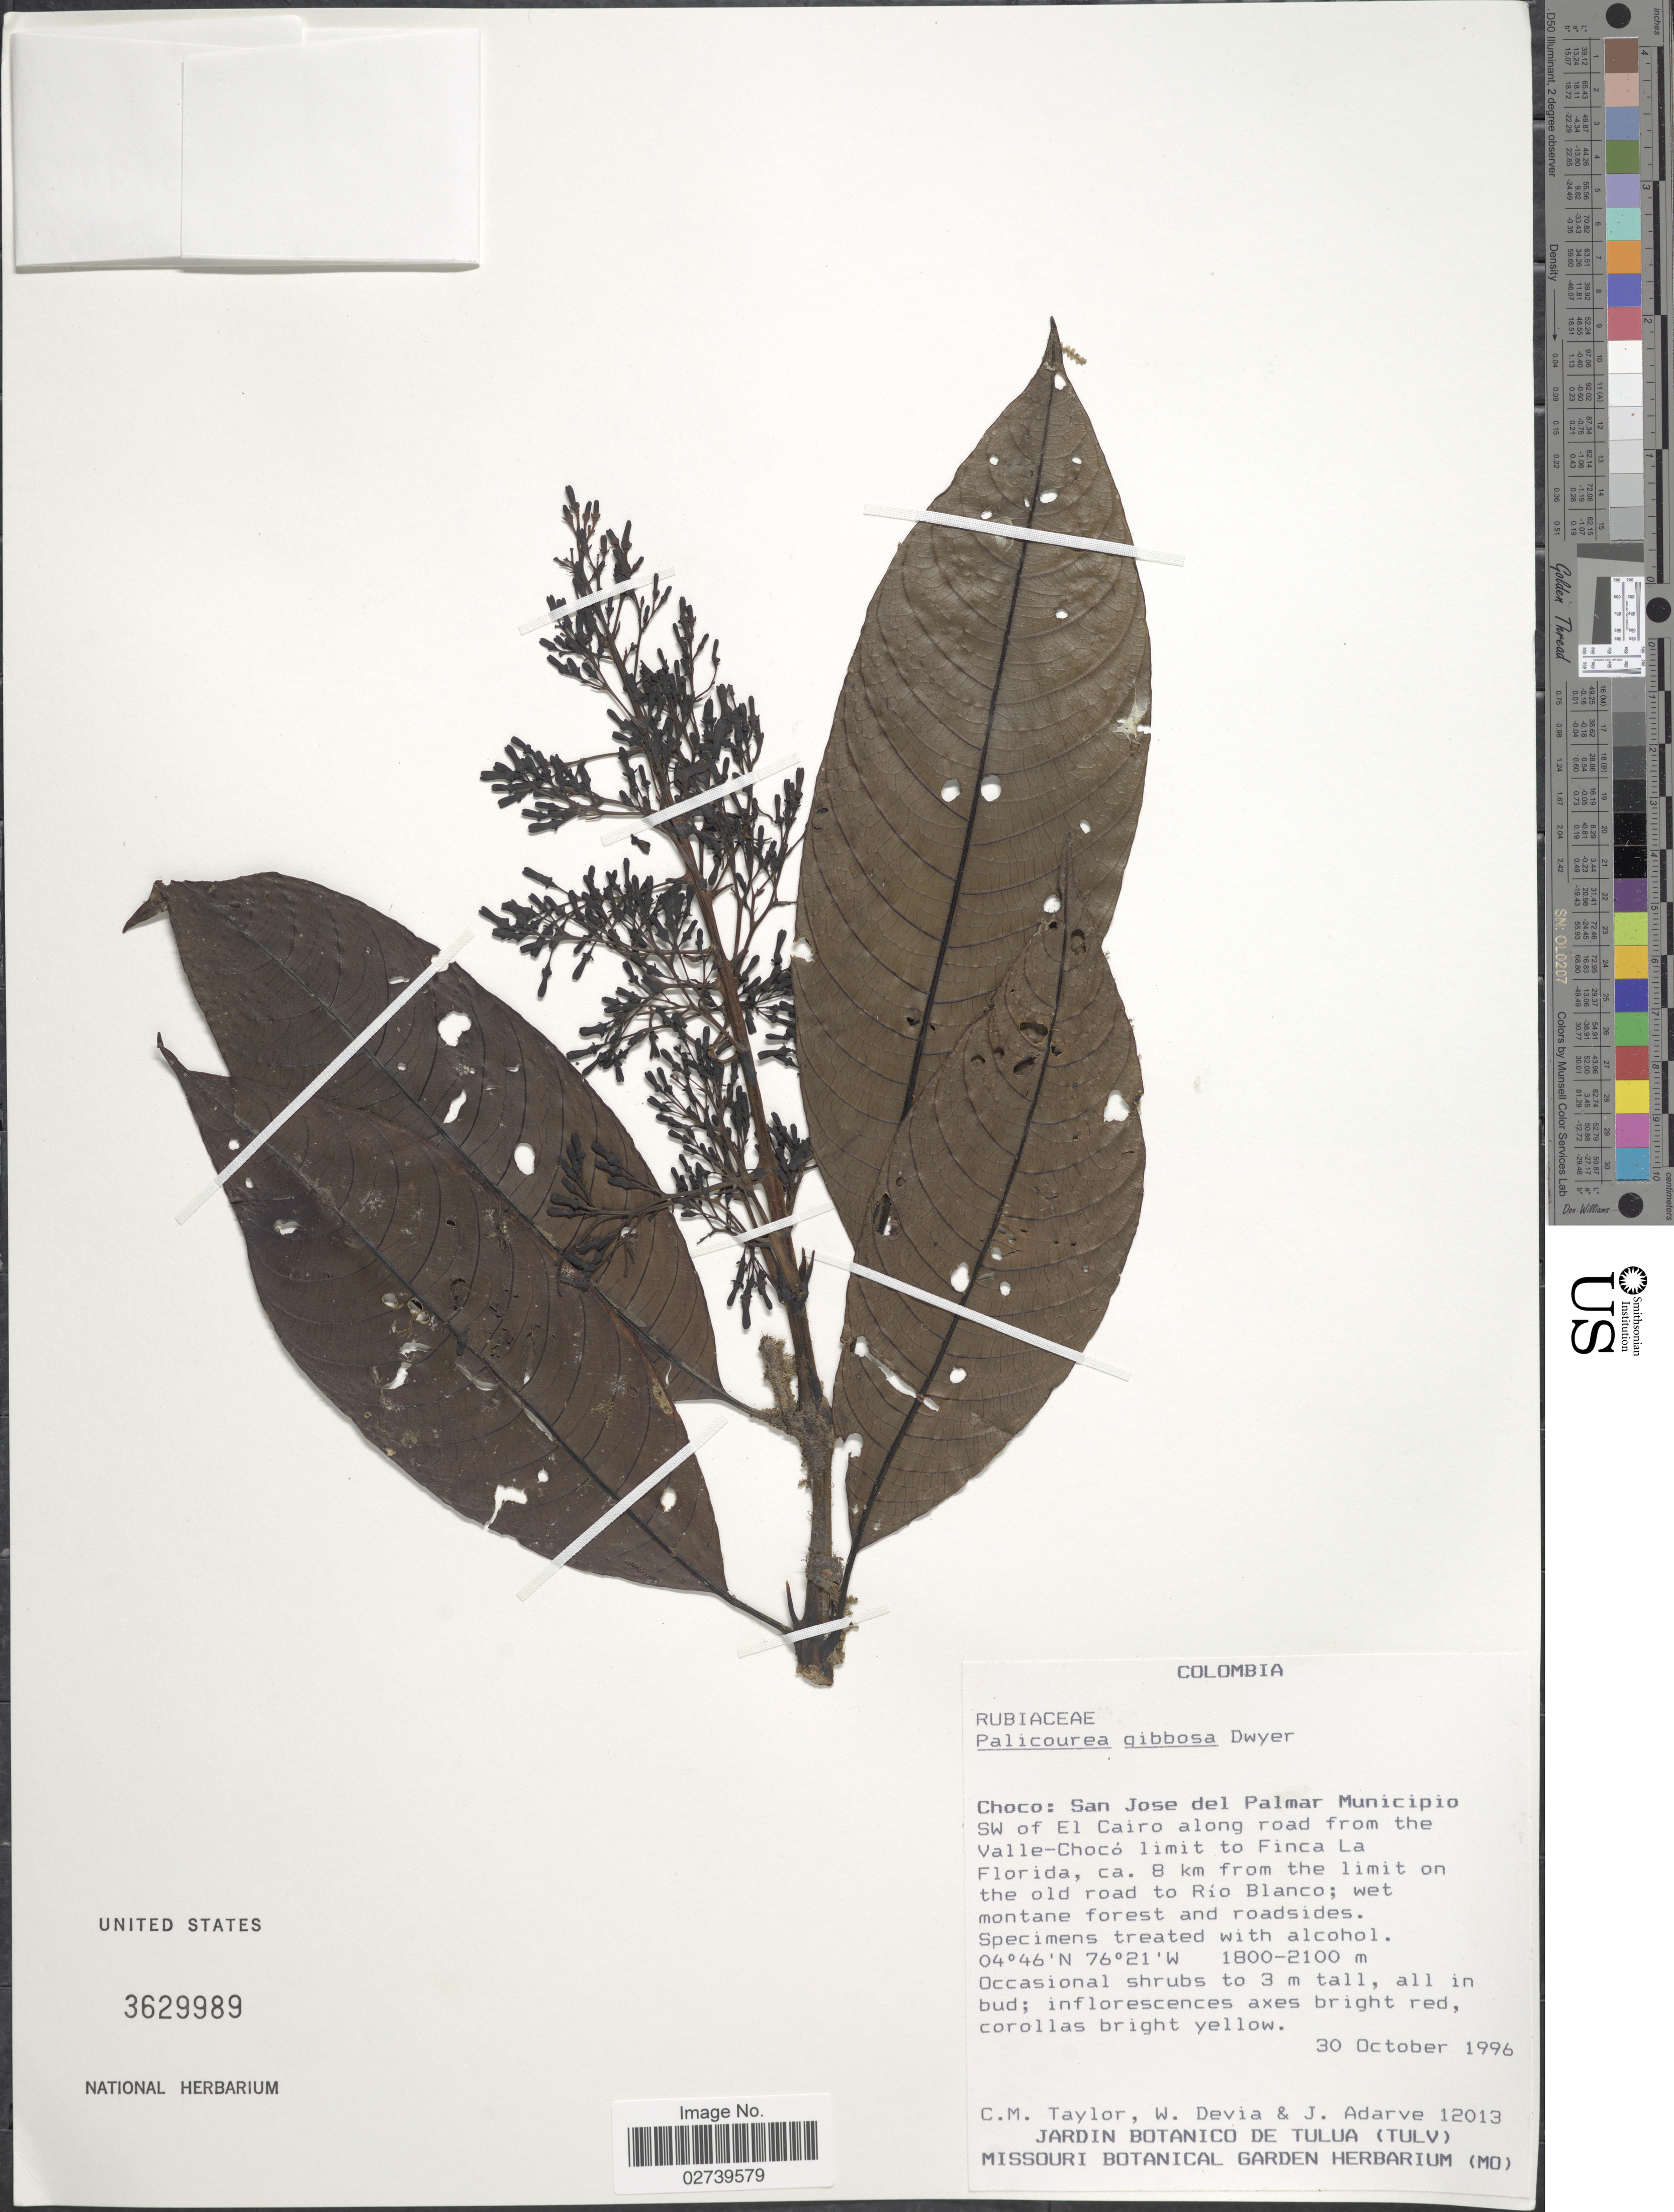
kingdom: Plantae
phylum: Tracheophyta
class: Magnoliopsida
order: Gentianales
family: Rubiaceae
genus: Palicourea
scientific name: Palicourea gibbosa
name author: Dwyer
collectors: C. M. Taylor, W. Devia & J. B. Adarve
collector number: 12013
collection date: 1996-10-30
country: Colombia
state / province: Chocó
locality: San Jose del Palmar Municipio SW of El Cairo along road from the Valle-Choco limit to Finca La Florida, ca. 8 km from the limit on the old road to Rio Blanco, roadsides.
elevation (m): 1800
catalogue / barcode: US 3629989